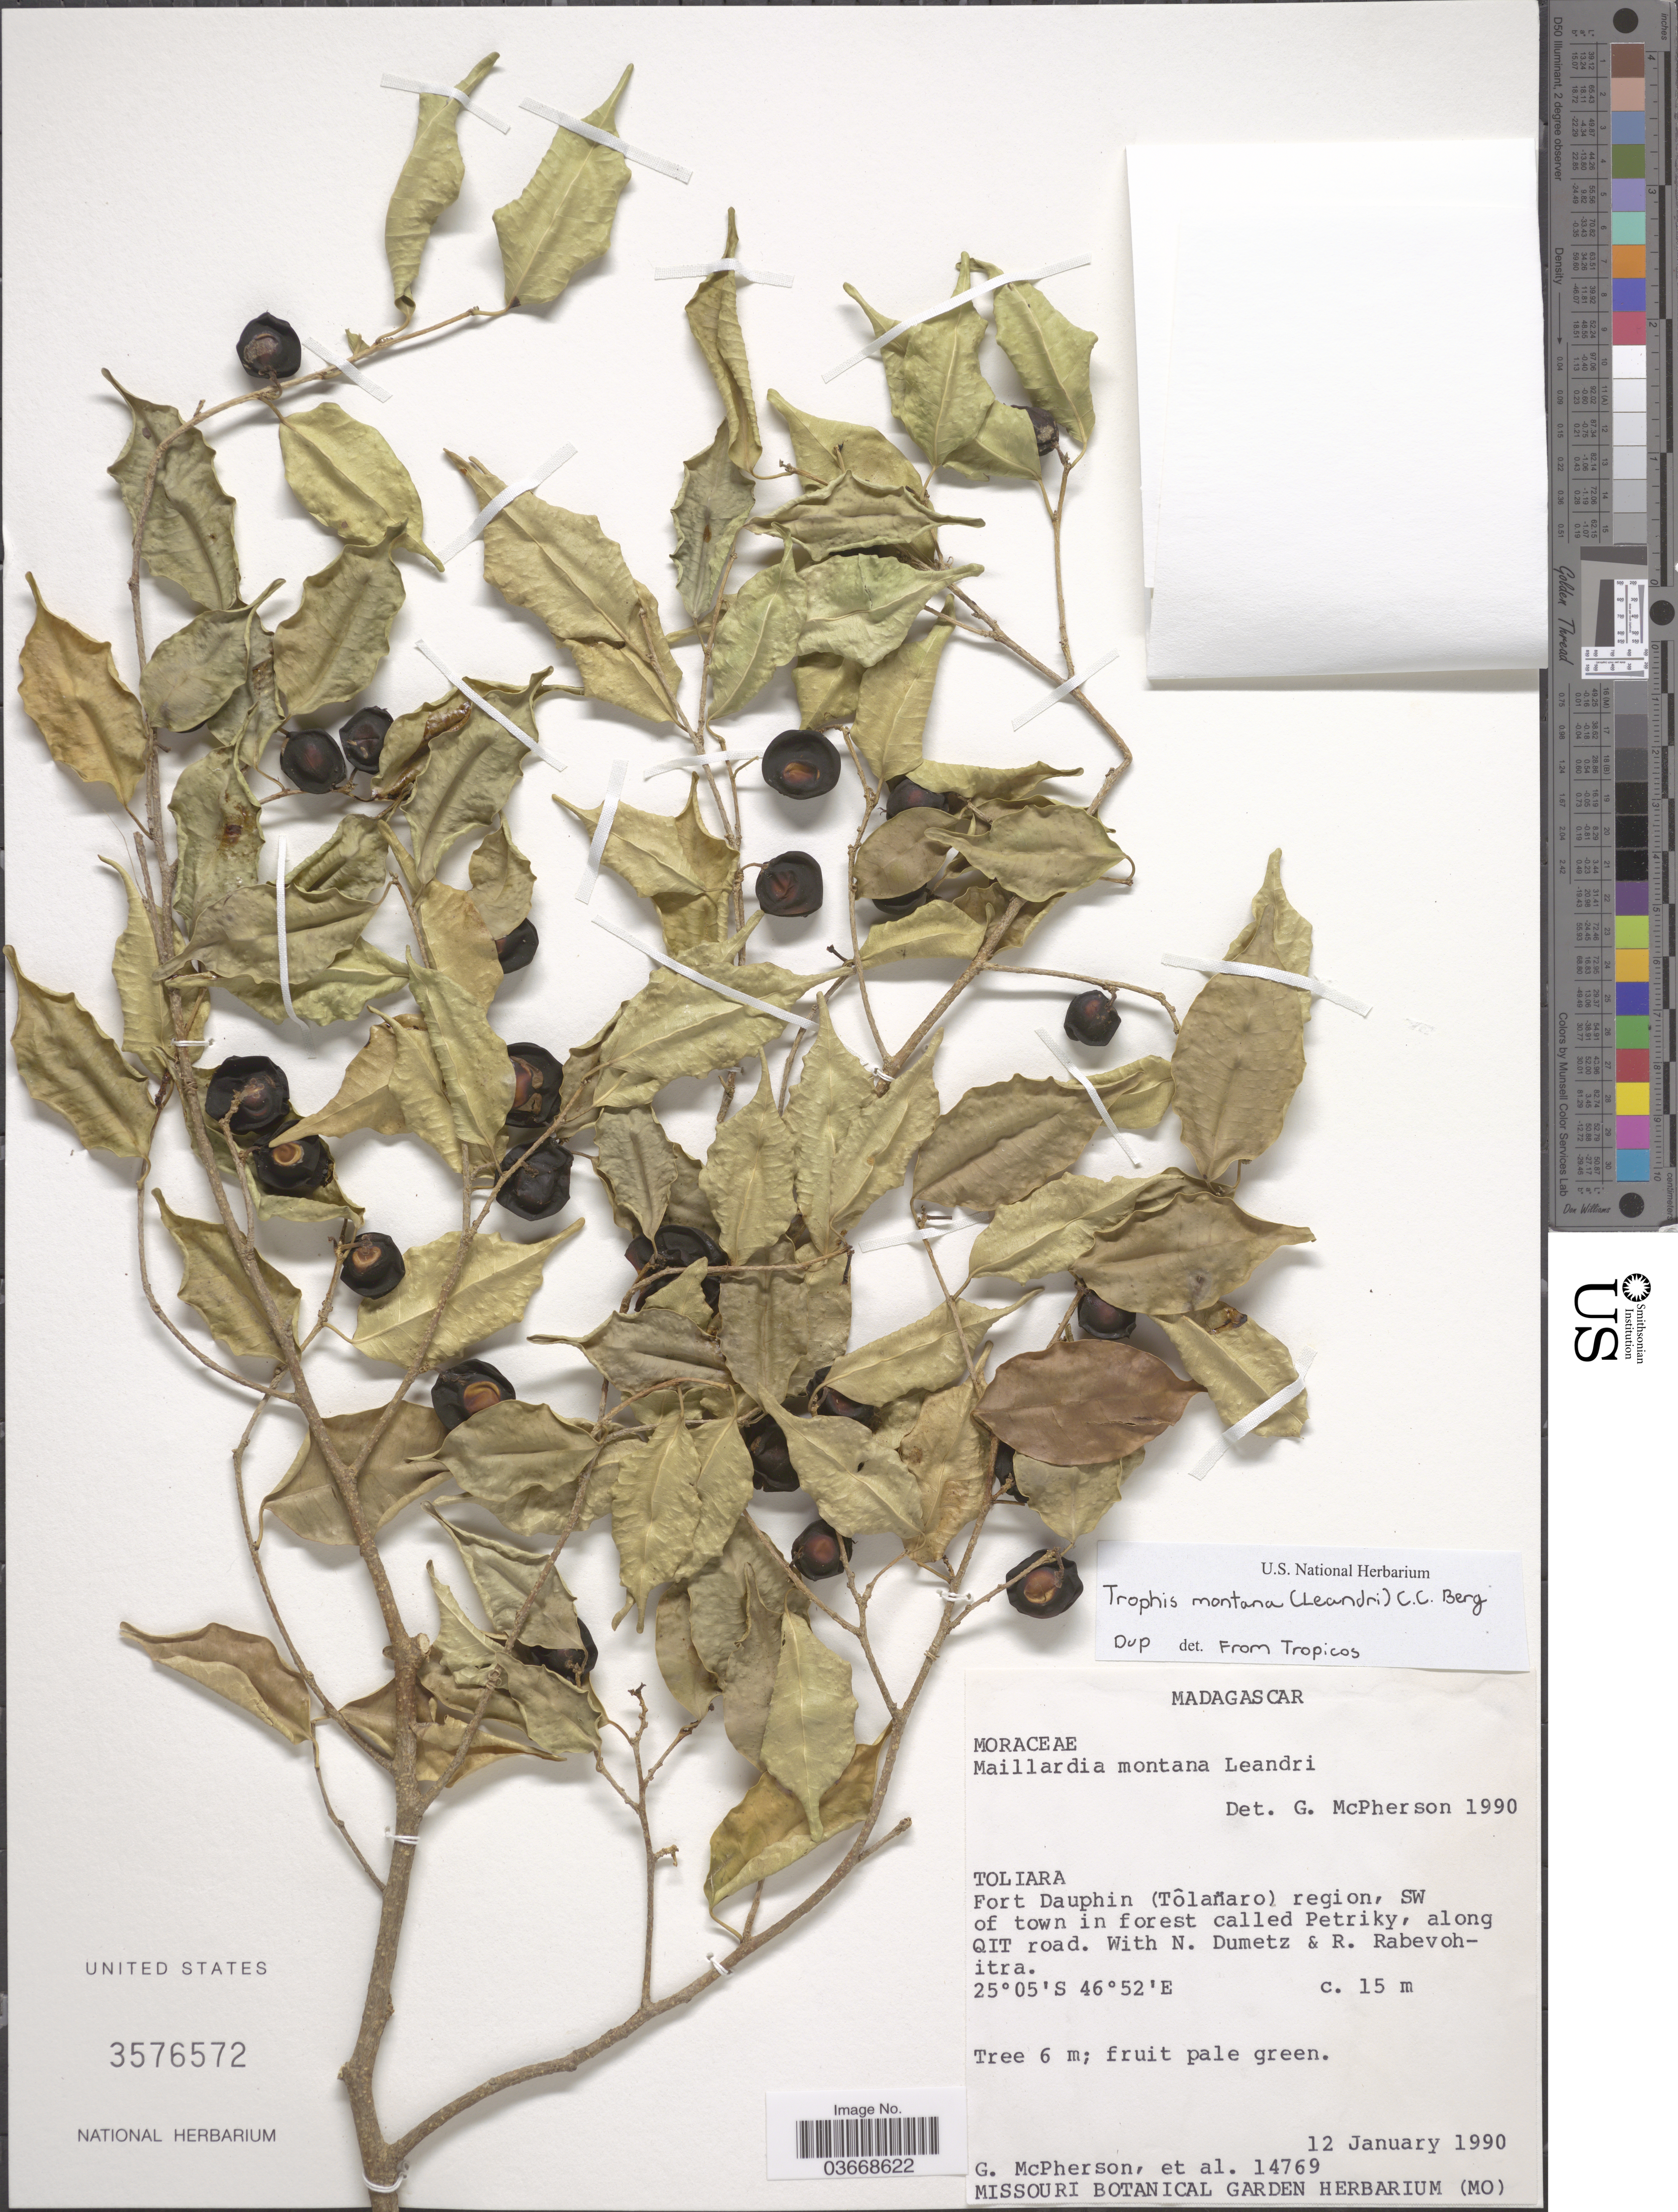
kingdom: Plantae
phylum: Tracheophyta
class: Magnoliopsida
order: Rosales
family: Moraceae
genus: Maillardia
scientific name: Maillardia montana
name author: Leandri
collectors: G. McPherson, N. Dumetz & R. Rabevohitra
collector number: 14769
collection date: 1990-01-12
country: Madagascar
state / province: Anosy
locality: Fort Dauphin (Tôlanaro) region, SW of town in forest called Petriky, along QIT road.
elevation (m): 15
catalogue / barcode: US 3576572